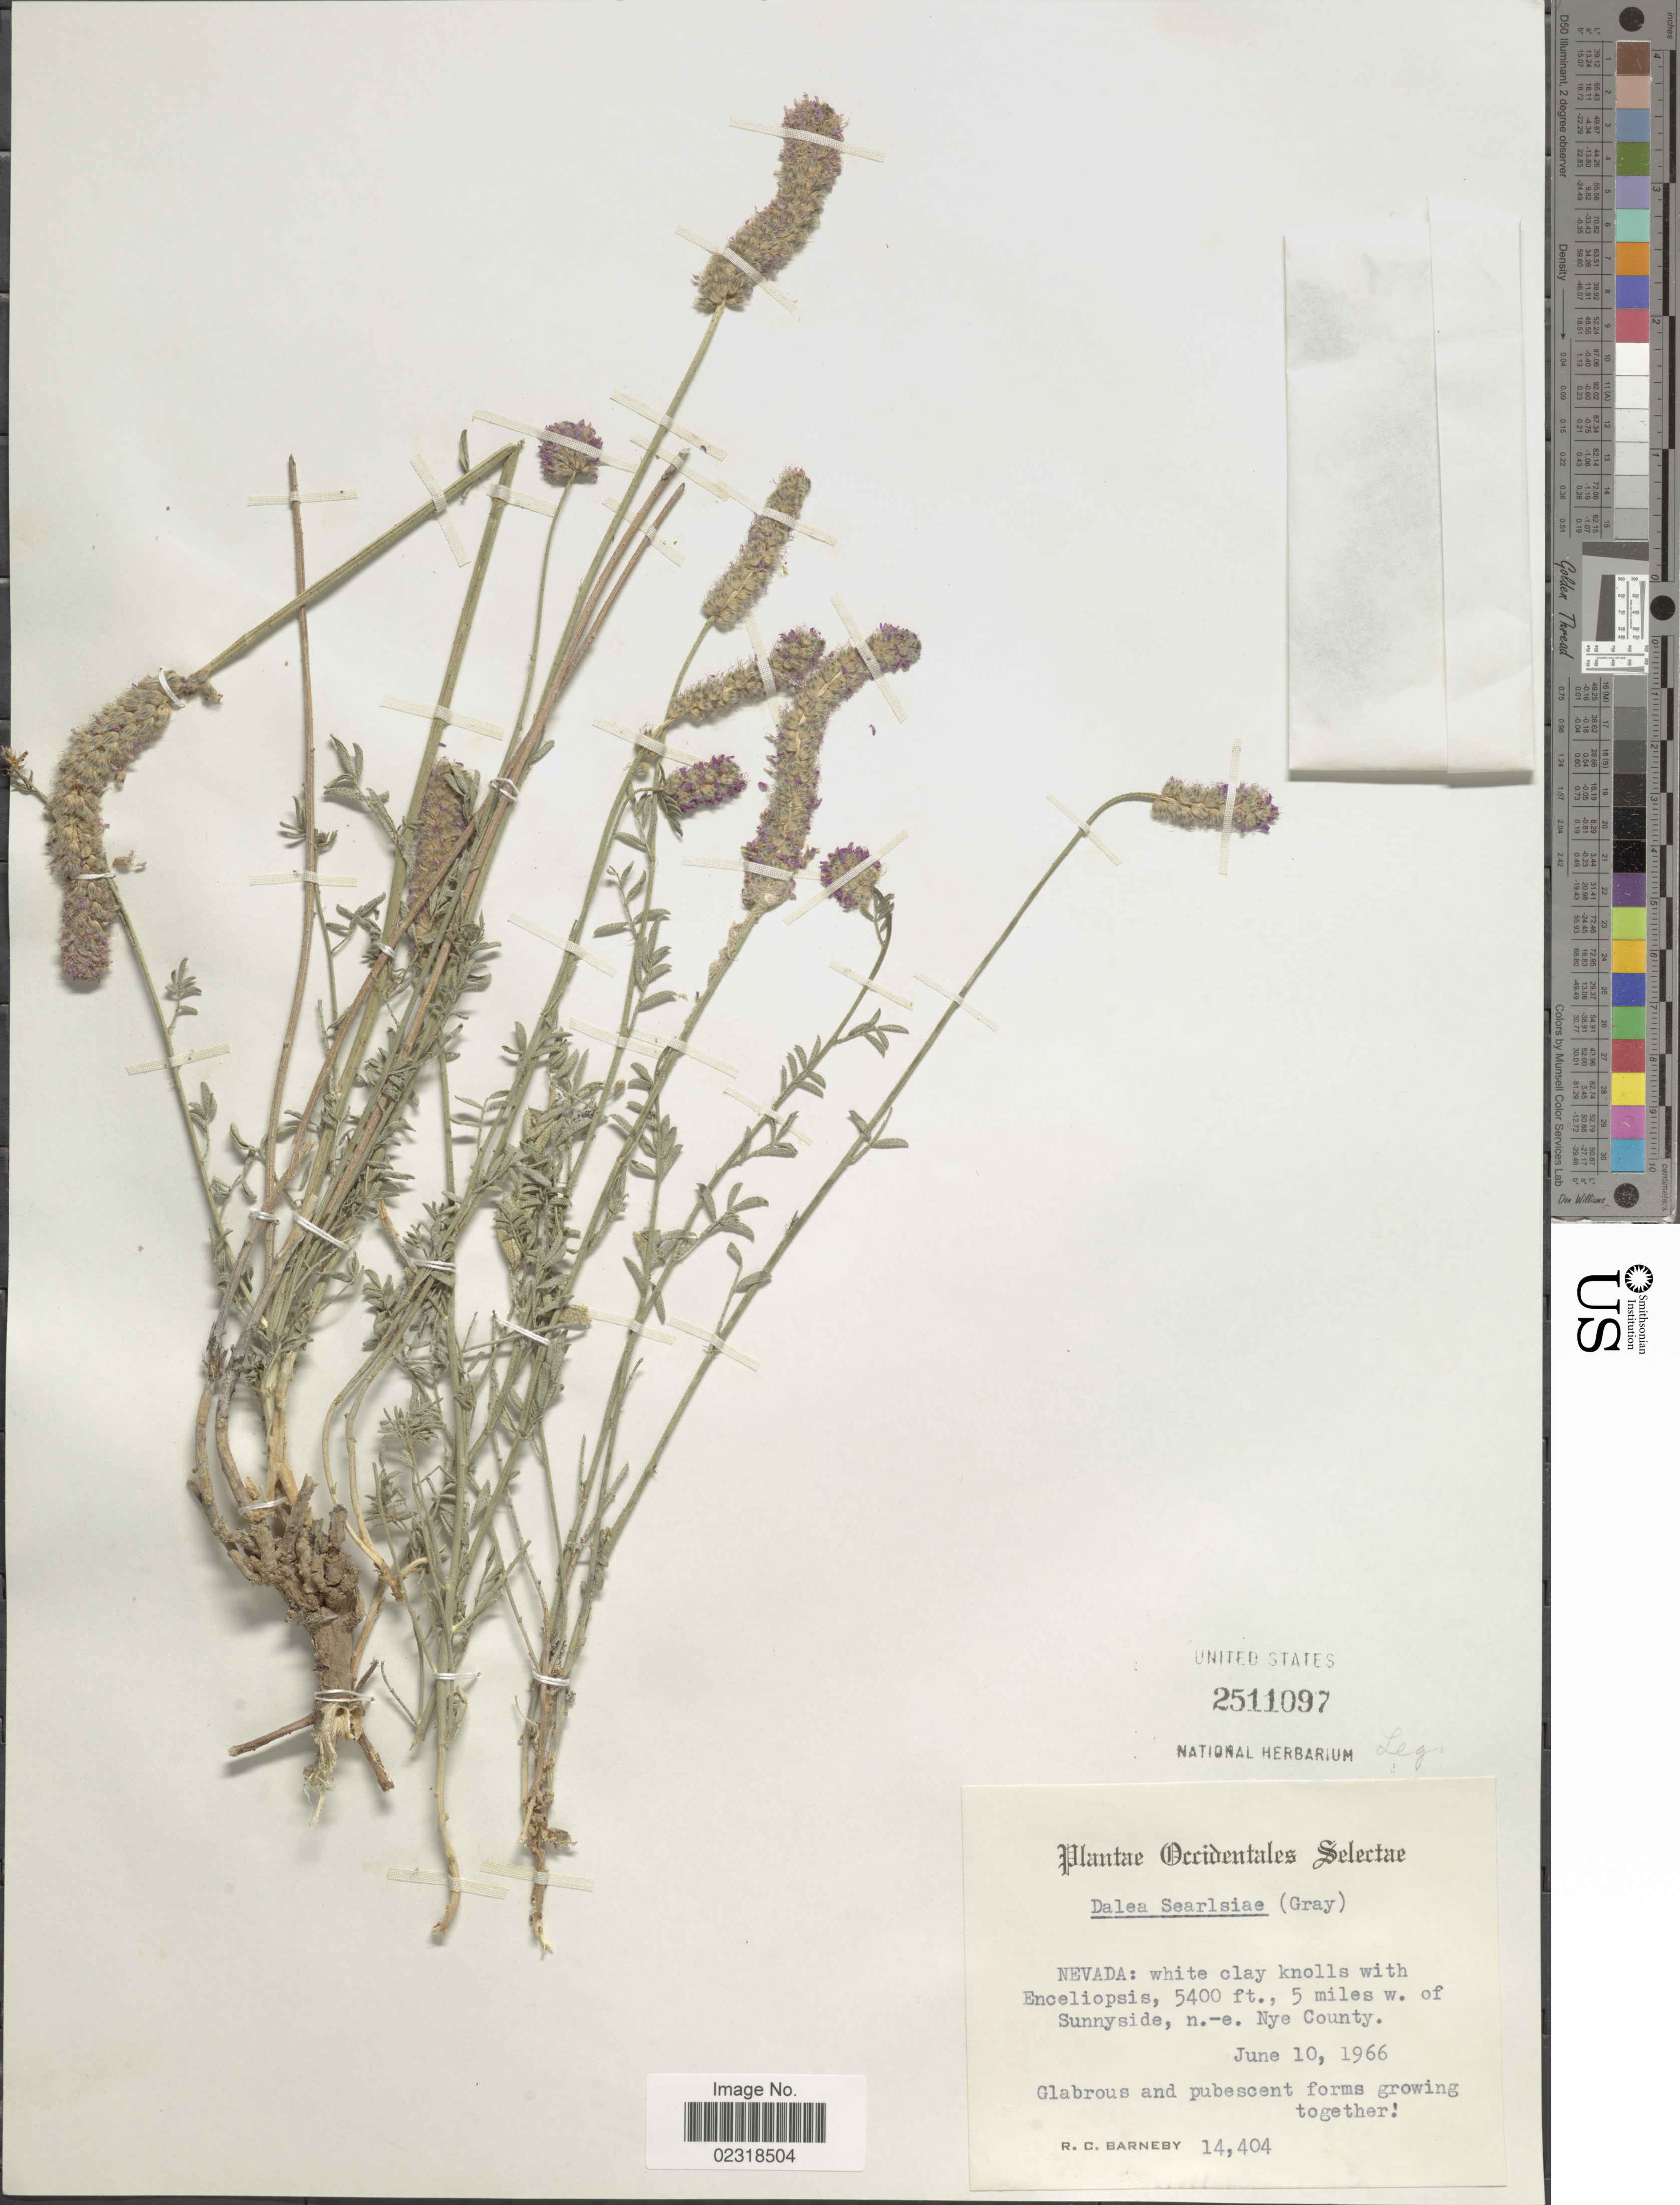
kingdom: Plantae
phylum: Tracheophyta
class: Magnoliopsida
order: Fabales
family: Fabaceae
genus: Dalea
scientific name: Dalea searlsiae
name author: (A. Gray) Barneby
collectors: R. C. Barneby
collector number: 14404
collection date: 1966-06-10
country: United States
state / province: Nevada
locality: Nevada: 5 miles w, of Sunnyside, N.-E. Nye County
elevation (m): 1646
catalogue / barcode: US 2511097